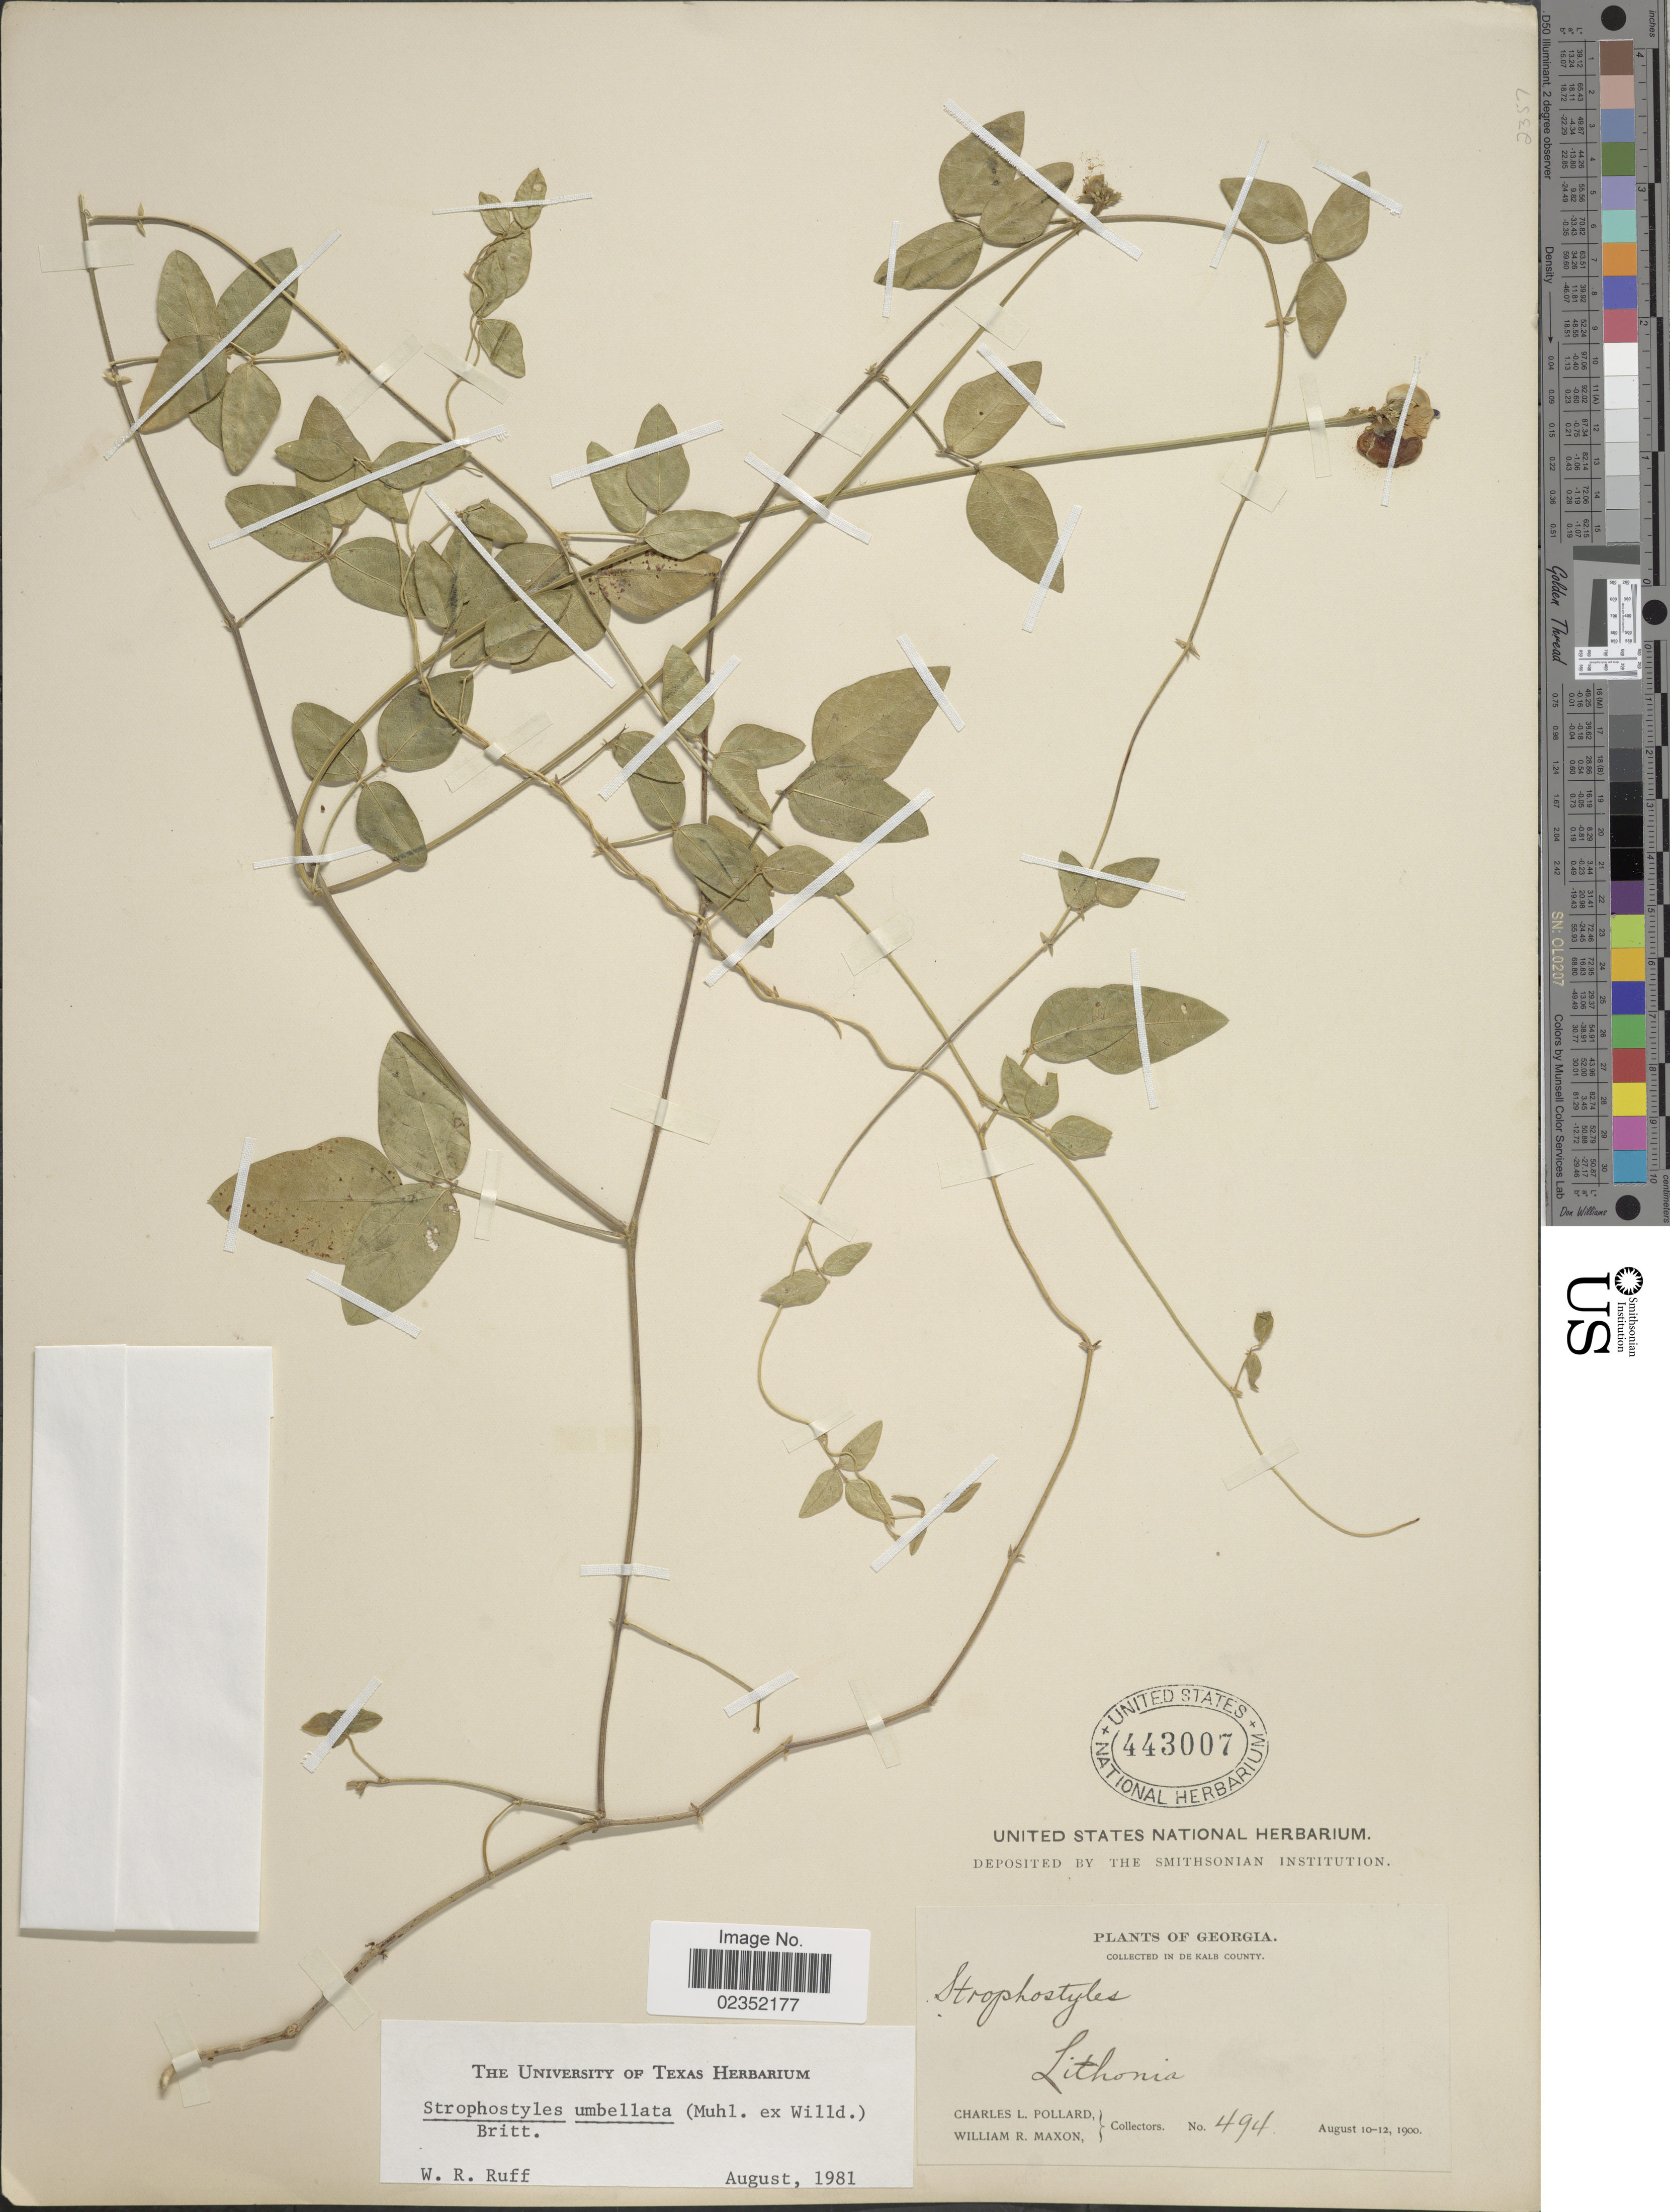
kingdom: Plantae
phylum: Tracheophyta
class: Magnoliopsida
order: Fabales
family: Fabaceae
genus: Strophostyles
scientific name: Strophostyles umbellata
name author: (Muhl. ex Willd.) Britton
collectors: C. L. Pollard & W. R. Maxon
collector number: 494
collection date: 1900-08-10/1900-08-12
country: United States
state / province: Georgia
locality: Collected in de Kalb County. Lithonia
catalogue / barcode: US 443007